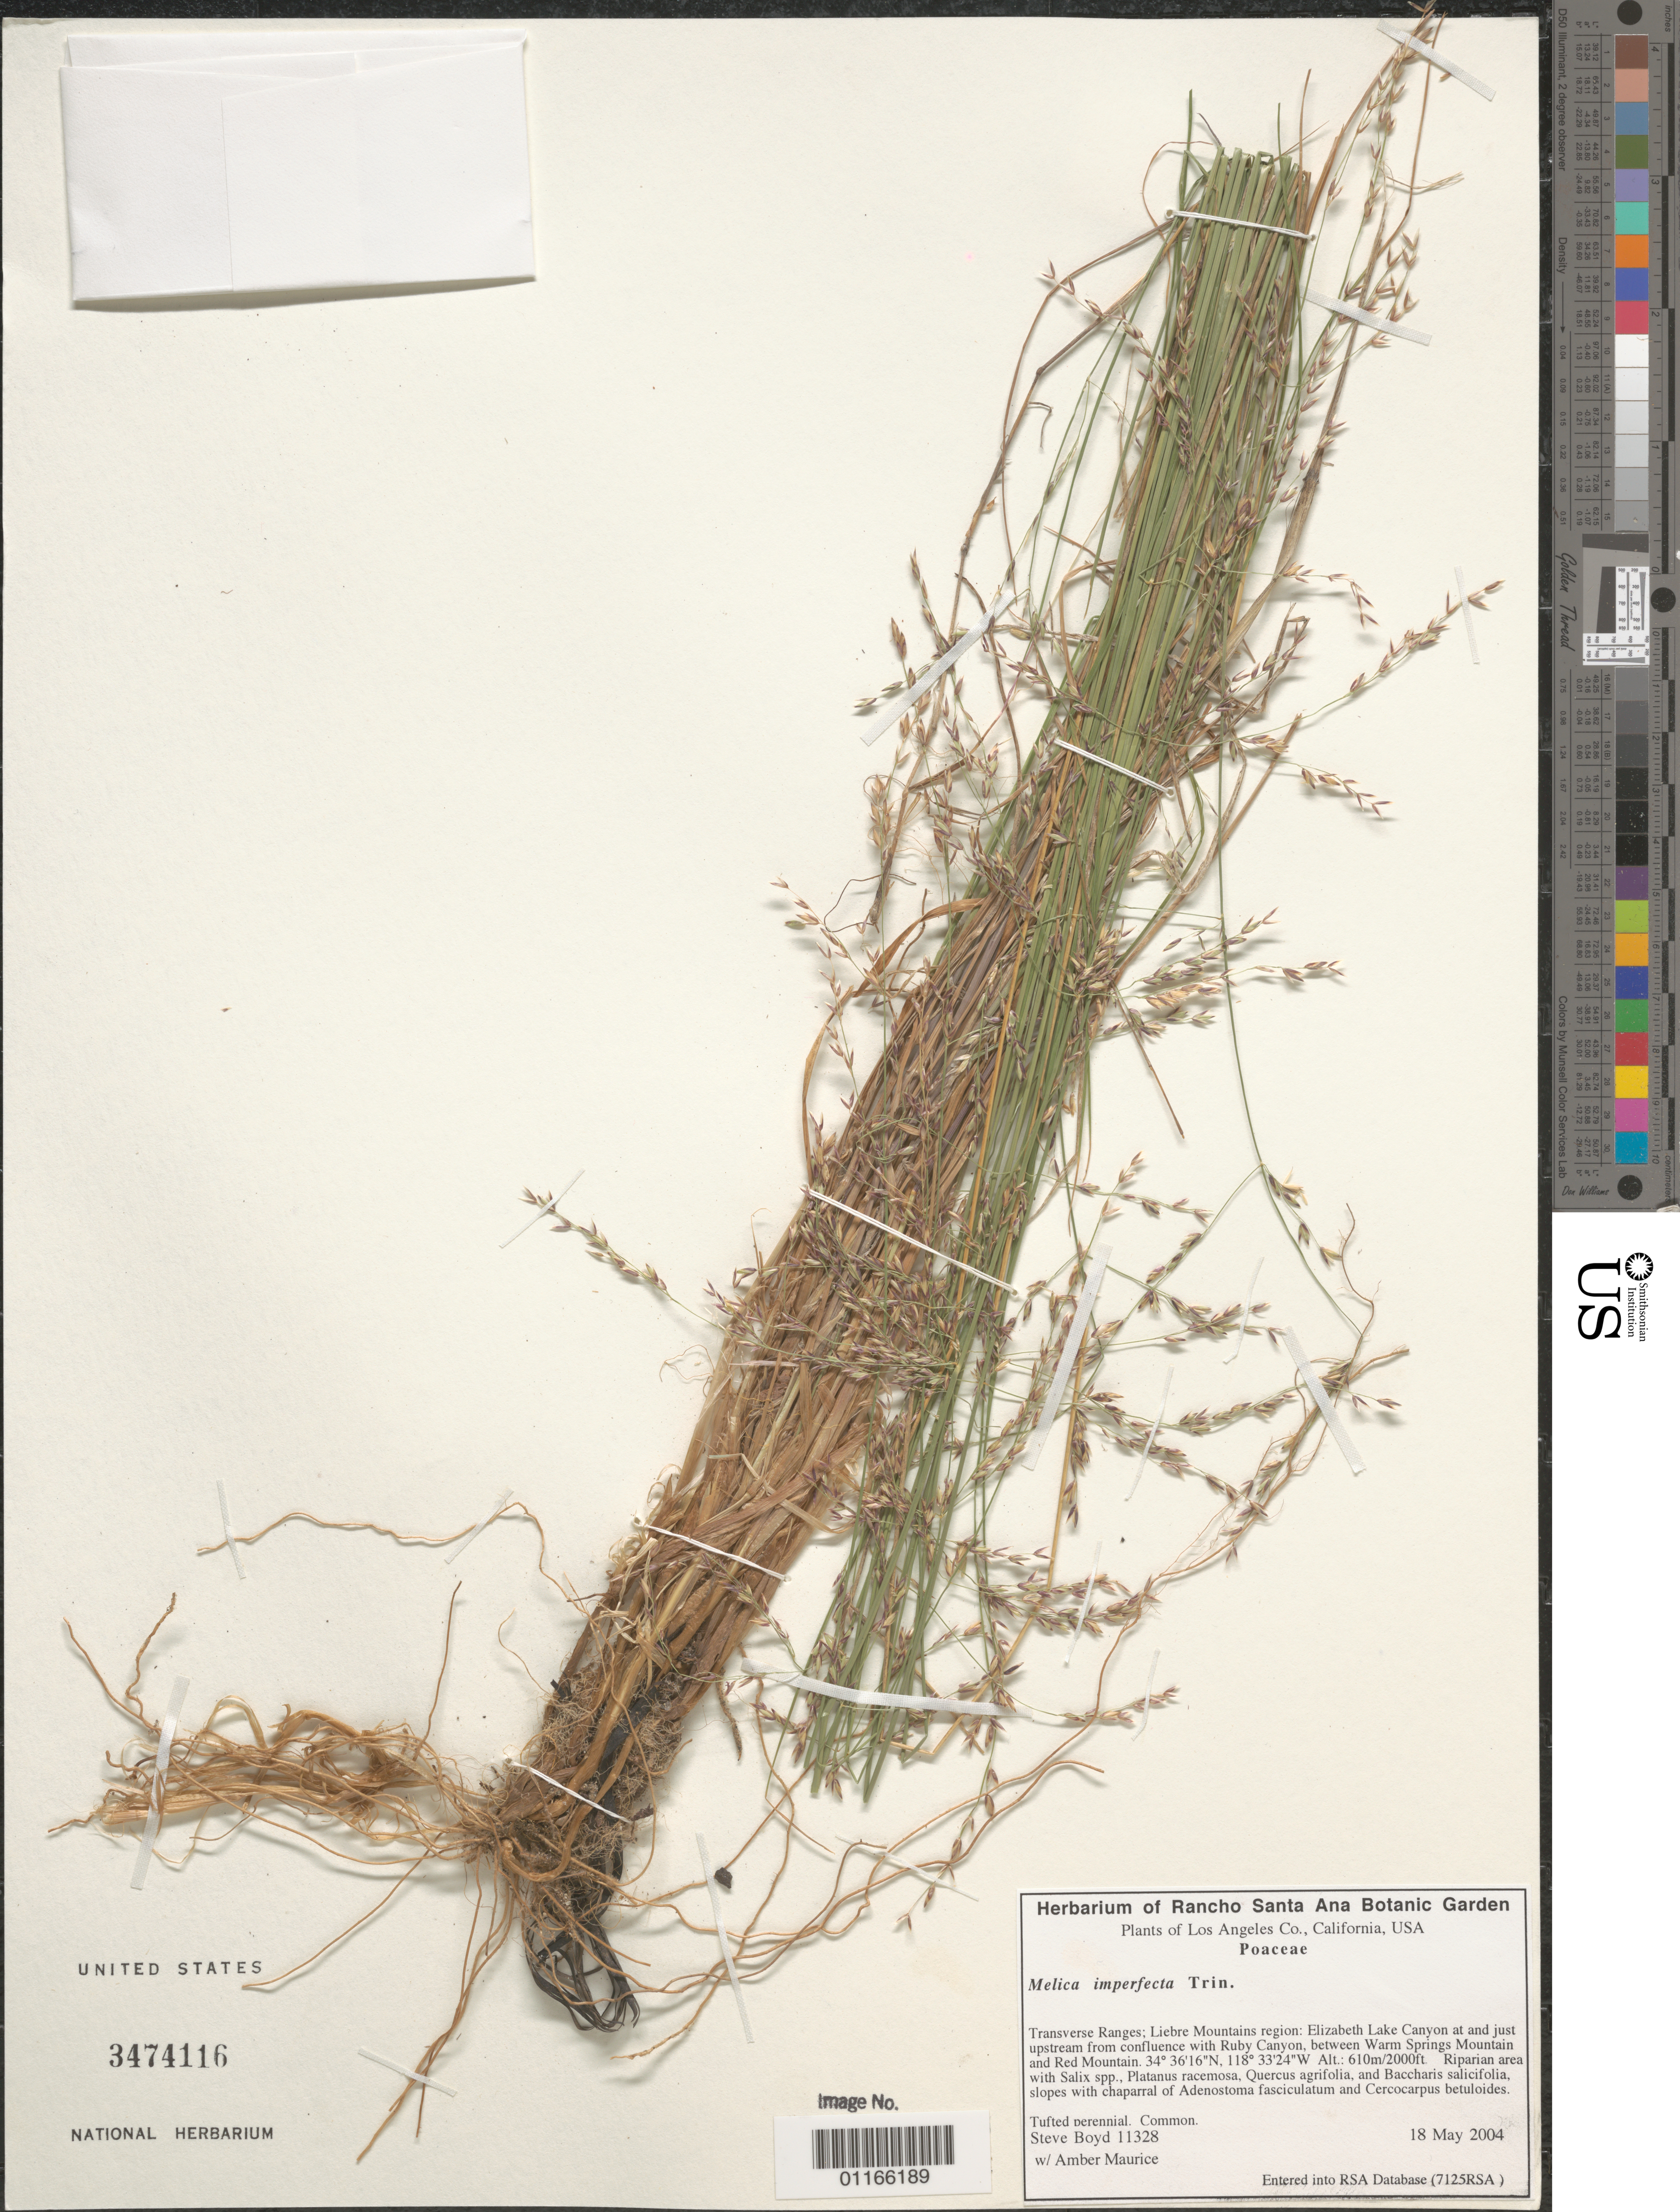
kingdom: Plantae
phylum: Tracheophyta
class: Liliopsida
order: Poales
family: Poaceae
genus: Melica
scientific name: Melica imperfecta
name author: Trin.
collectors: S. Boyd & A. Mauriice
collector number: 11328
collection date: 2004-05-18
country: United States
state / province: California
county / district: Los Angeles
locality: Transverse Ranges; Liebre Mountains region: Elizabeth Lake Canyon at and just upstream from confluence with Ruby Canyon, between Warm Springs Mountain and Red Mountain.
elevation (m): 610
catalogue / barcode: US 3474116